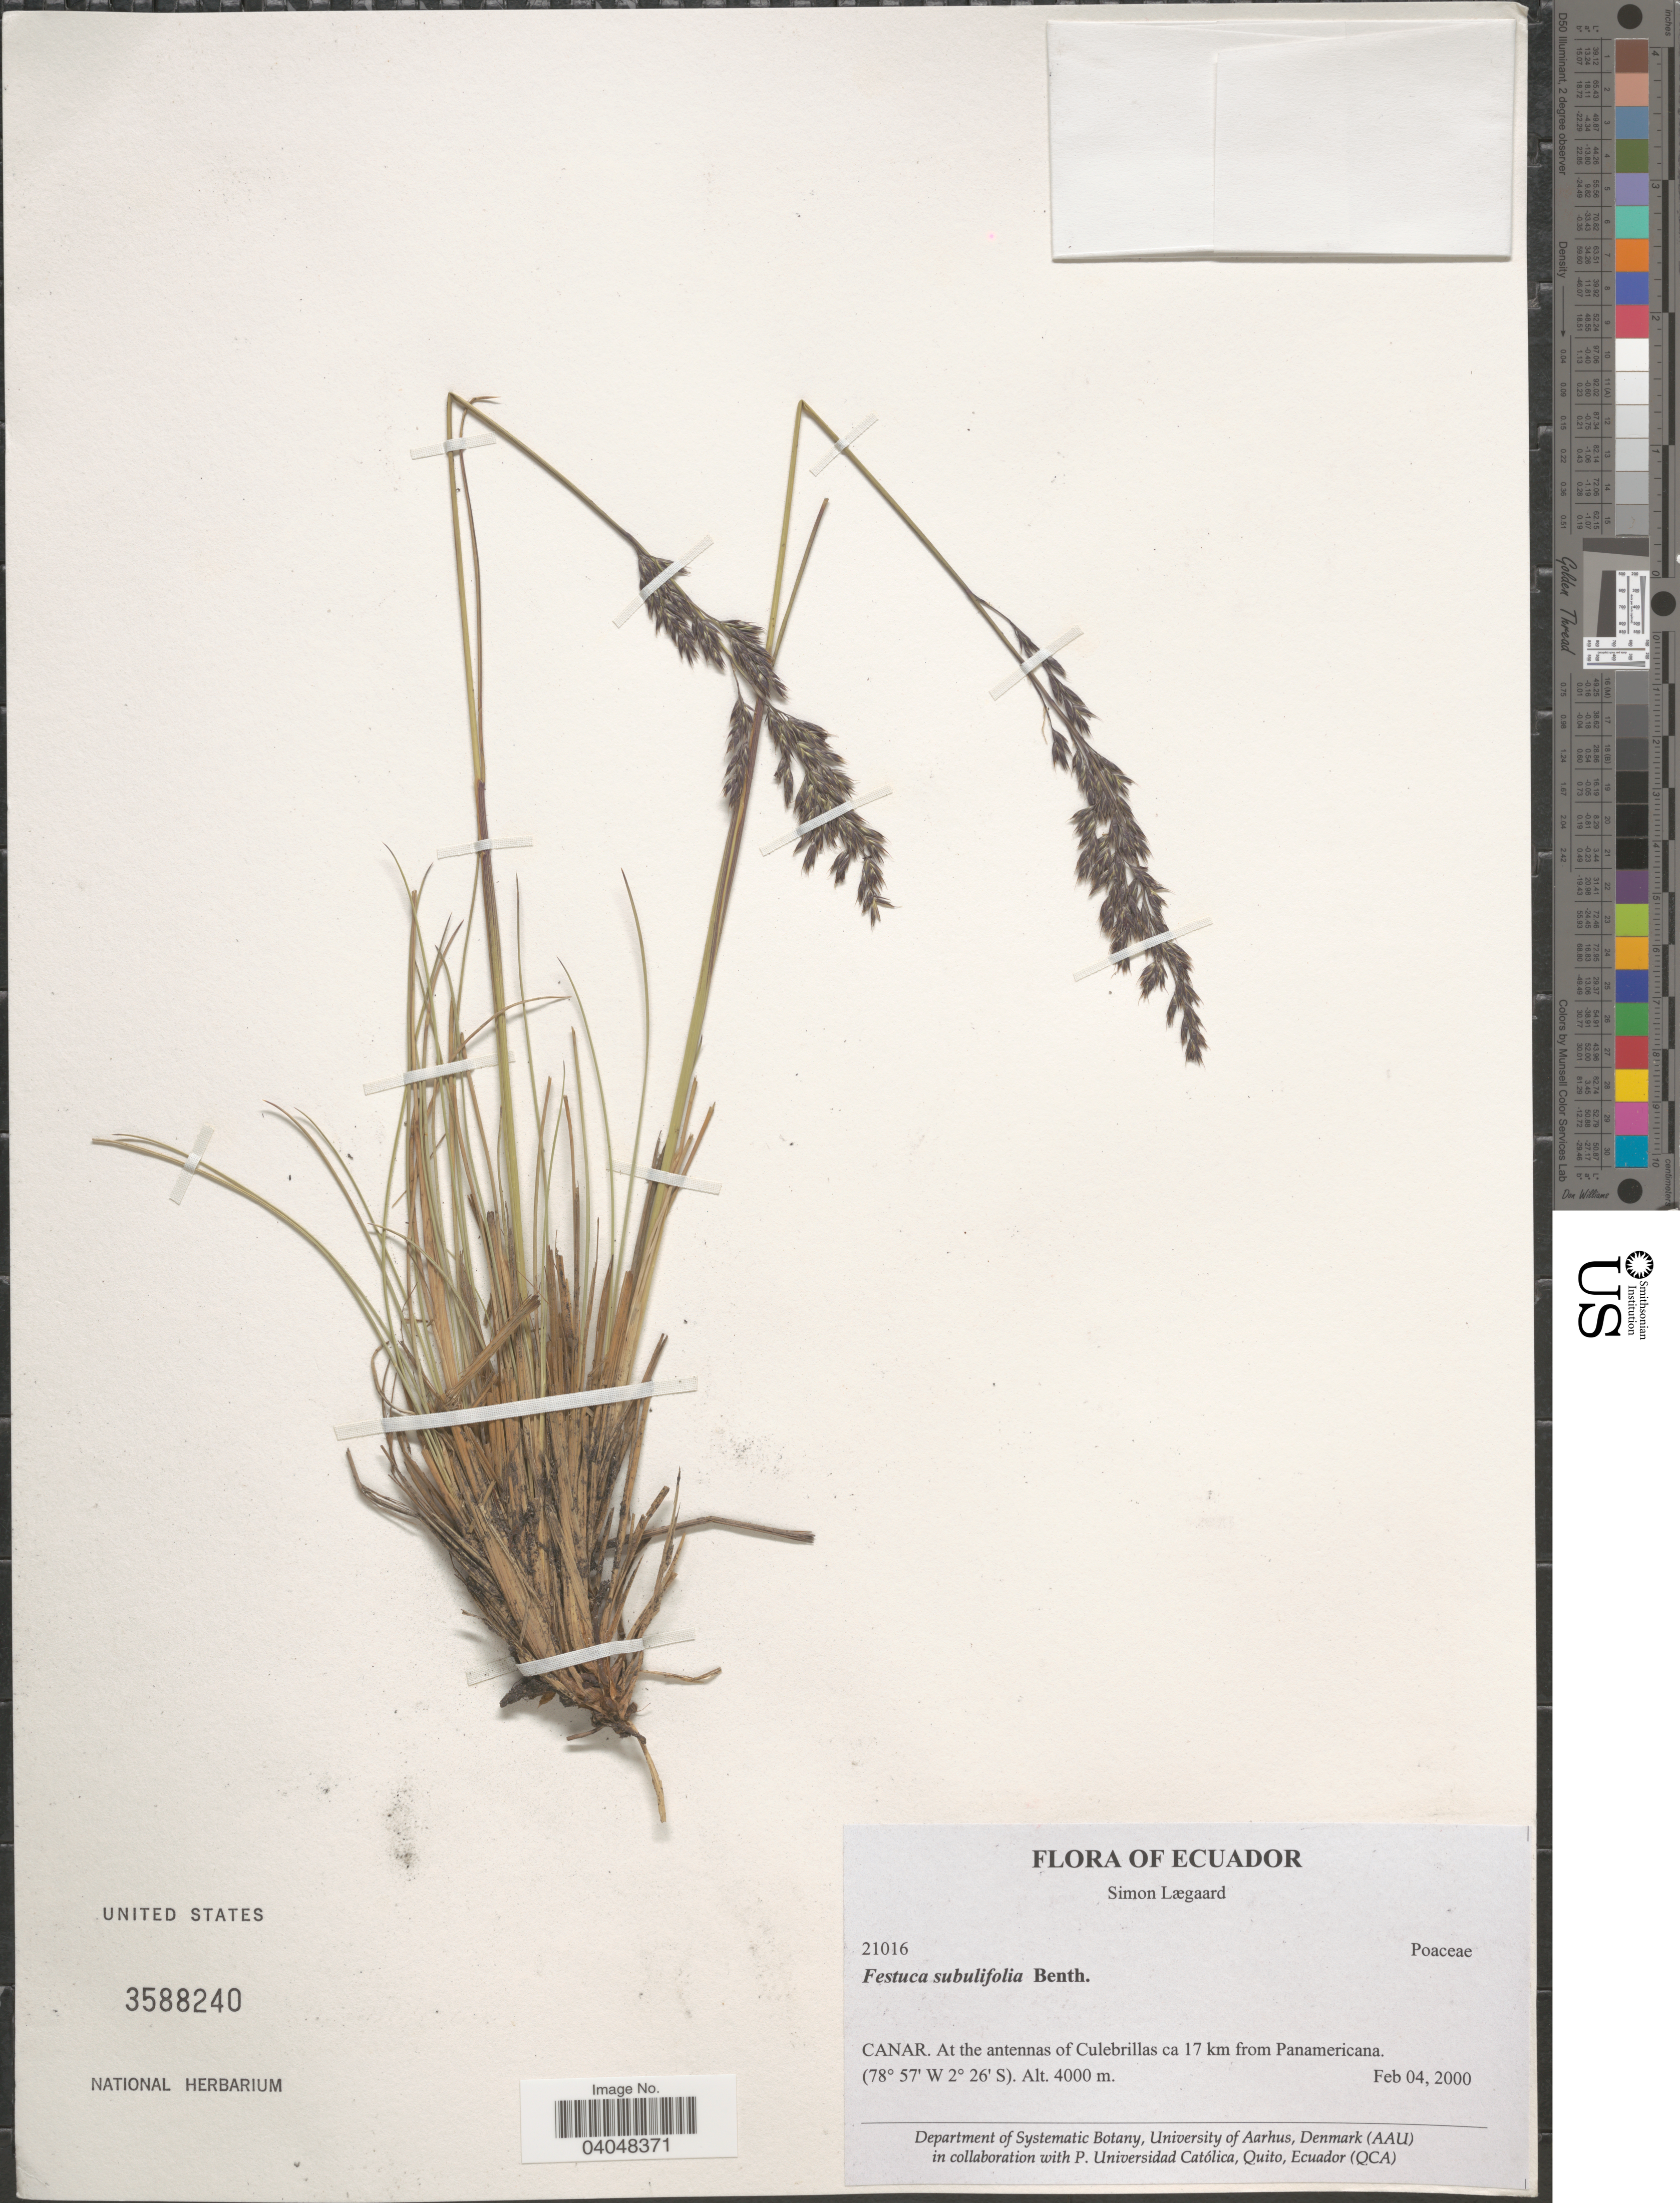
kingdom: Plantae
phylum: Tracheophyta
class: Liliopsida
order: Poales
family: Poaceae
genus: Festuca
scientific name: Festuca subulifolia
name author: Benth.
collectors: S. Lægaard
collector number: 21016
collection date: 2000-02-04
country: Ecuador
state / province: Cañar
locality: At the antennas of Culebrillas ca 17 km from Panamericana.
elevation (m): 4000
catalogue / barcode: US 3588240